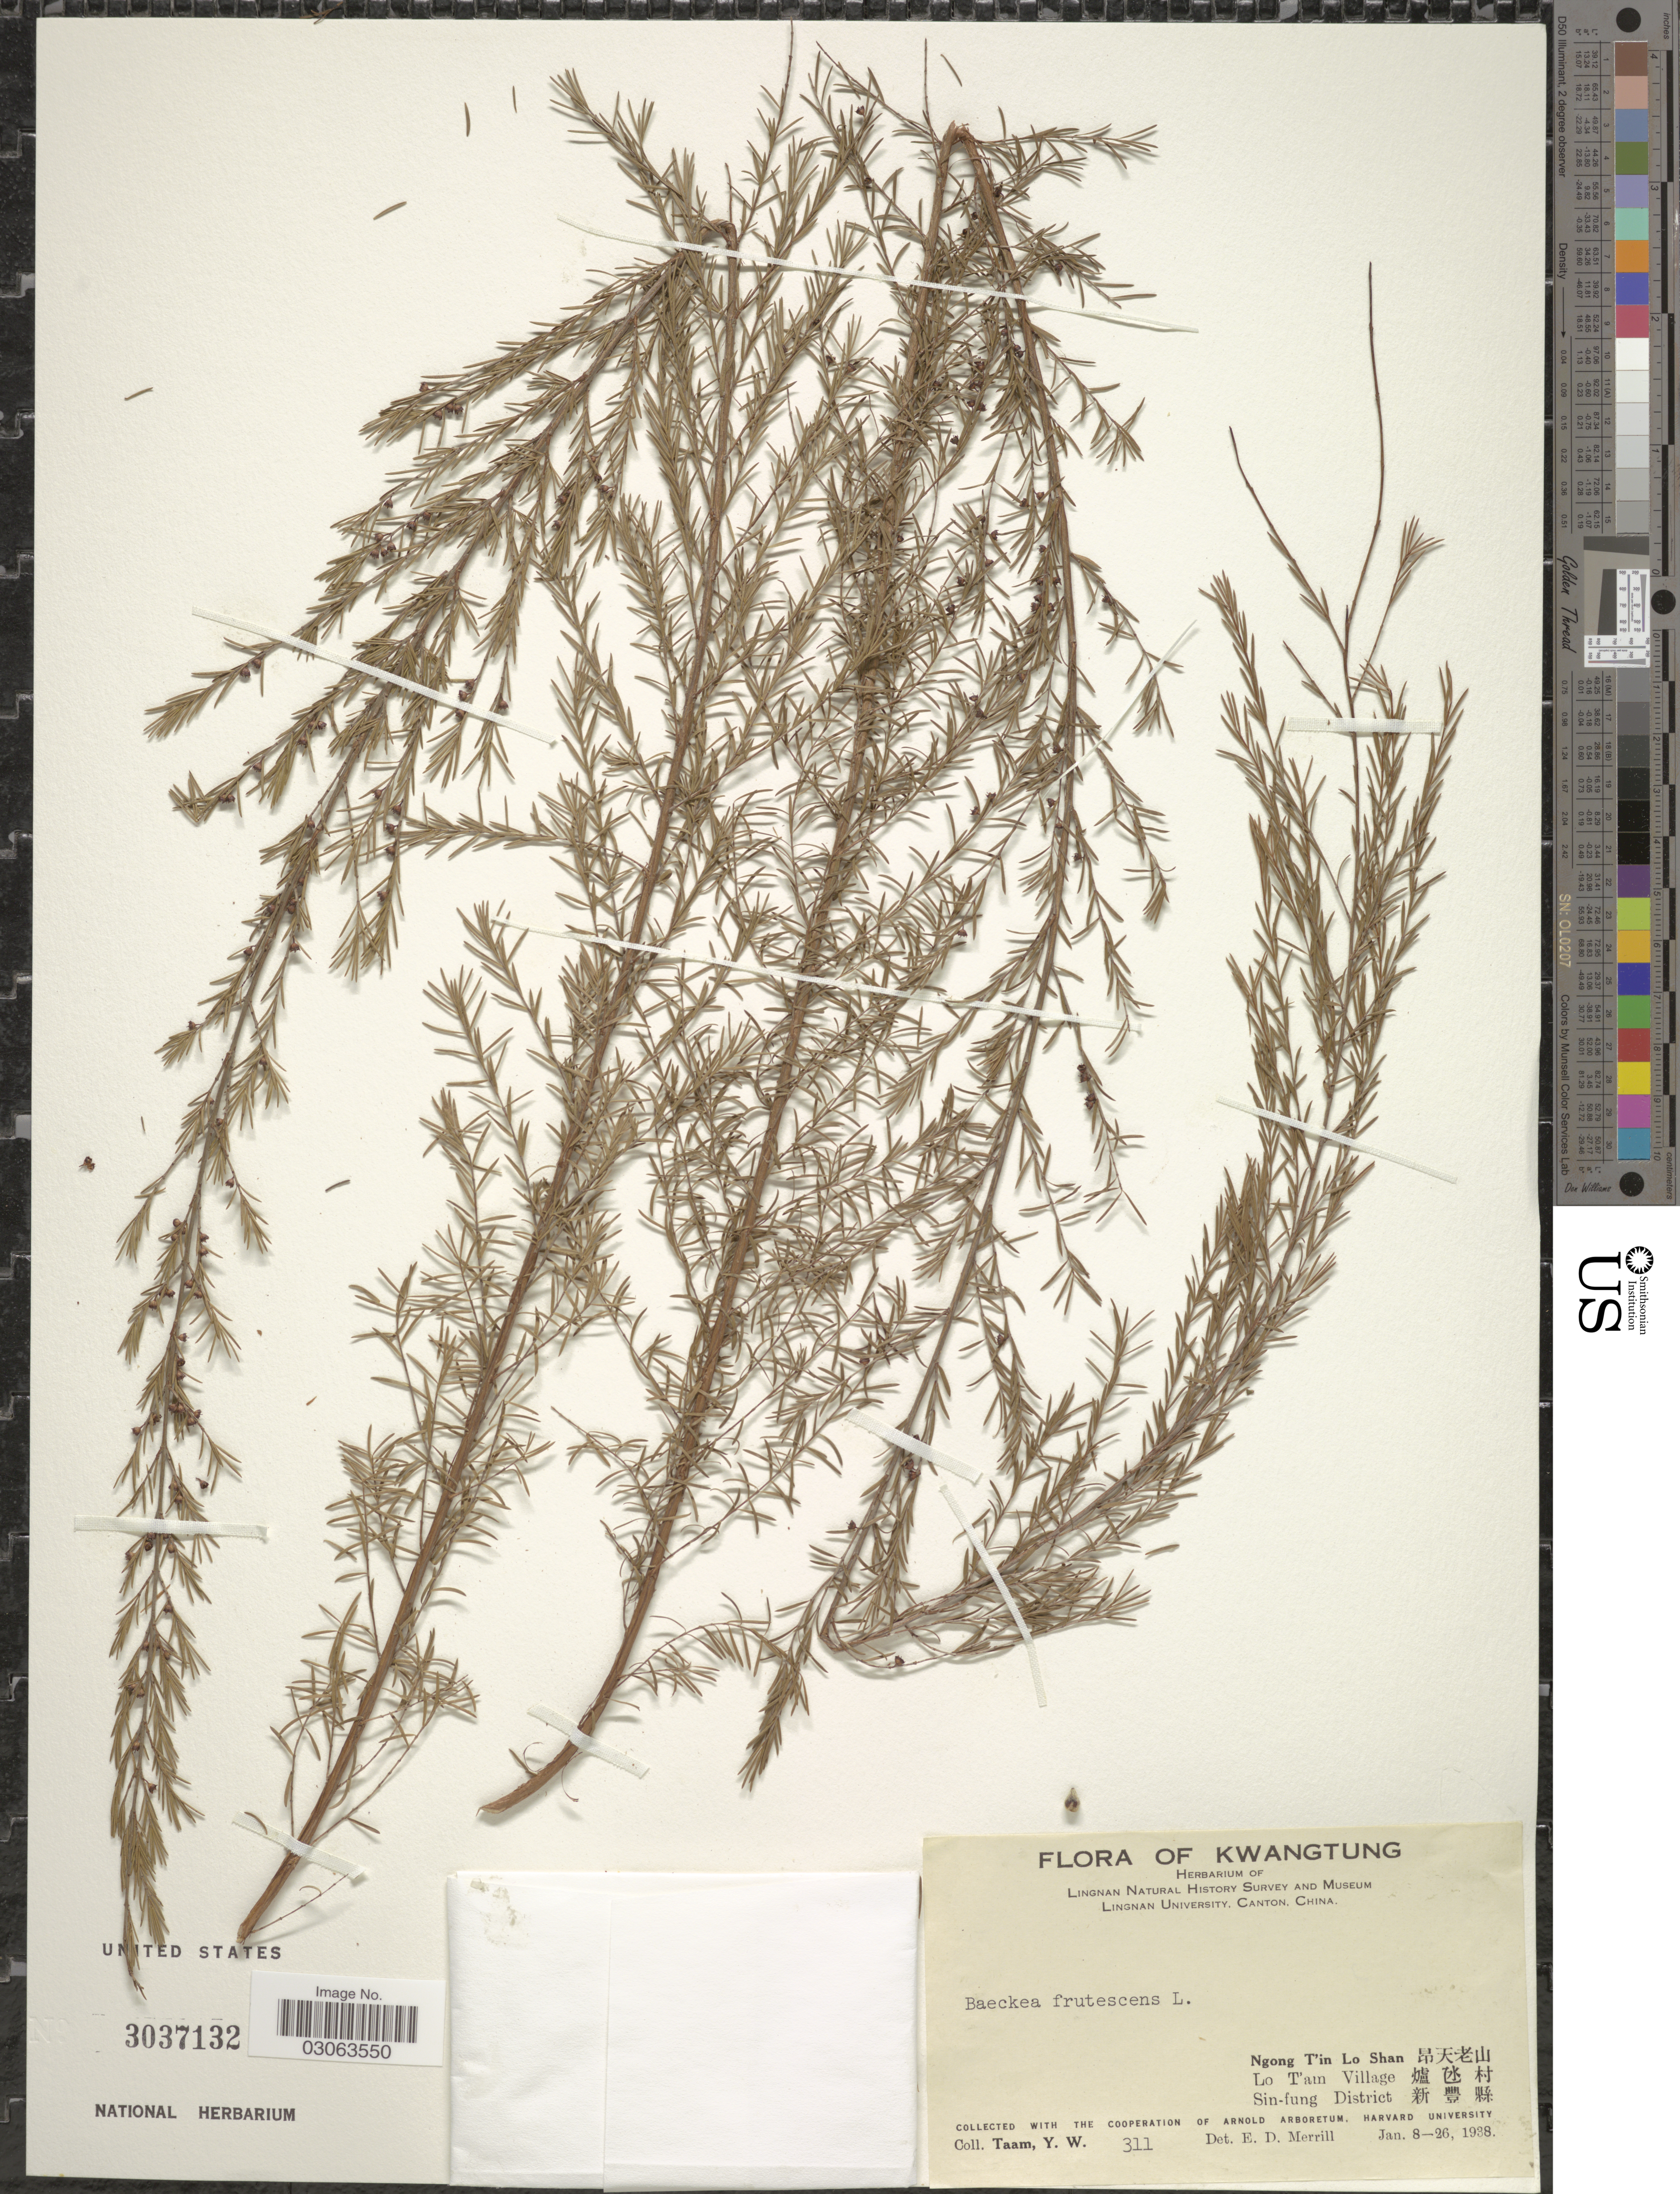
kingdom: Plantae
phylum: Tracheophyta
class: Magnoliopsida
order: Myrtales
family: Myrtaceae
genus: Baeckea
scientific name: Baeckea frutescens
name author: L.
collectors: Y. W. Taam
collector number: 311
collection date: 1938-01-08/1938-01-26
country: China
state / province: Guangdong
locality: Kwangtung. Ngong T'in Lo Shan. Lo T'am Village. Sin-fung District.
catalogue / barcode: US 3037132